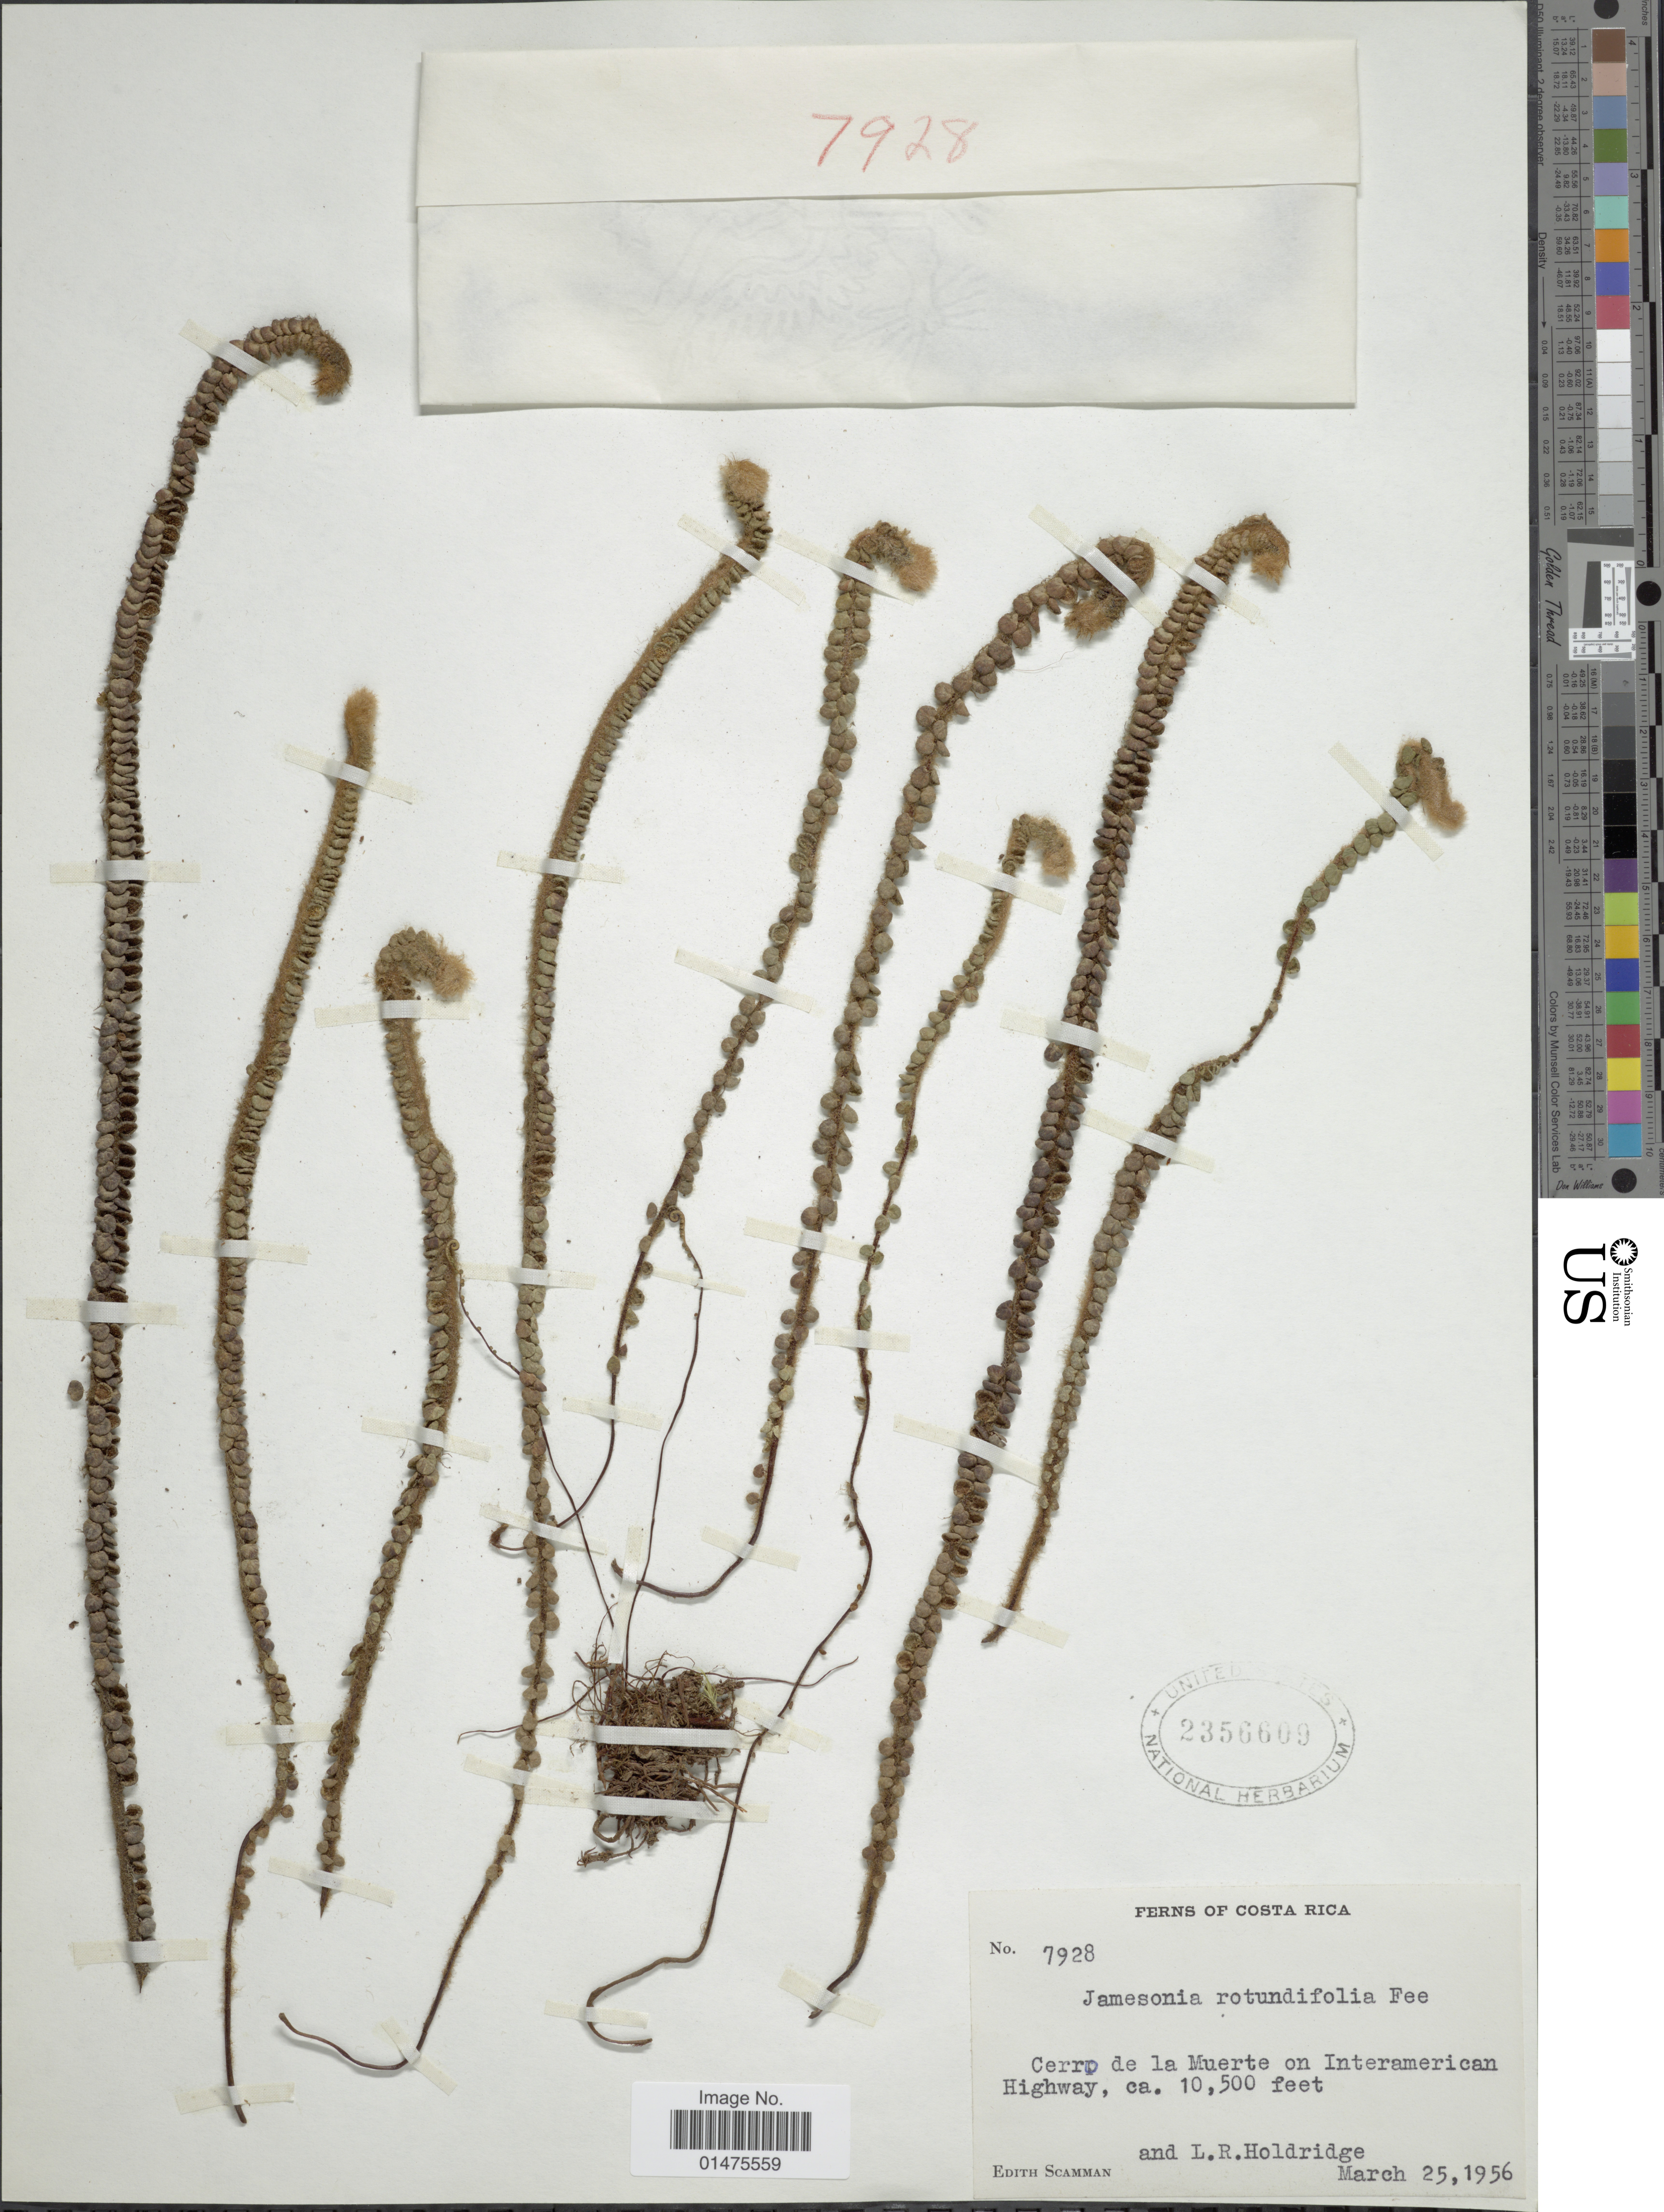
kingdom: Plantae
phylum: Tracheophyta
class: Polypodiopsida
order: Polypodiales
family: Pteridaceae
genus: Jamesonia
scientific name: Jamesonia rotundifolia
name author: Fée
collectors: E. Scamman & L. Holdridge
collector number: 7928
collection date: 1956-03-25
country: Costa Rica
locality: Cerro de la Muerte on Interamerica Highway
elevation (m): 3200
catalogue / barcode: US 2356609